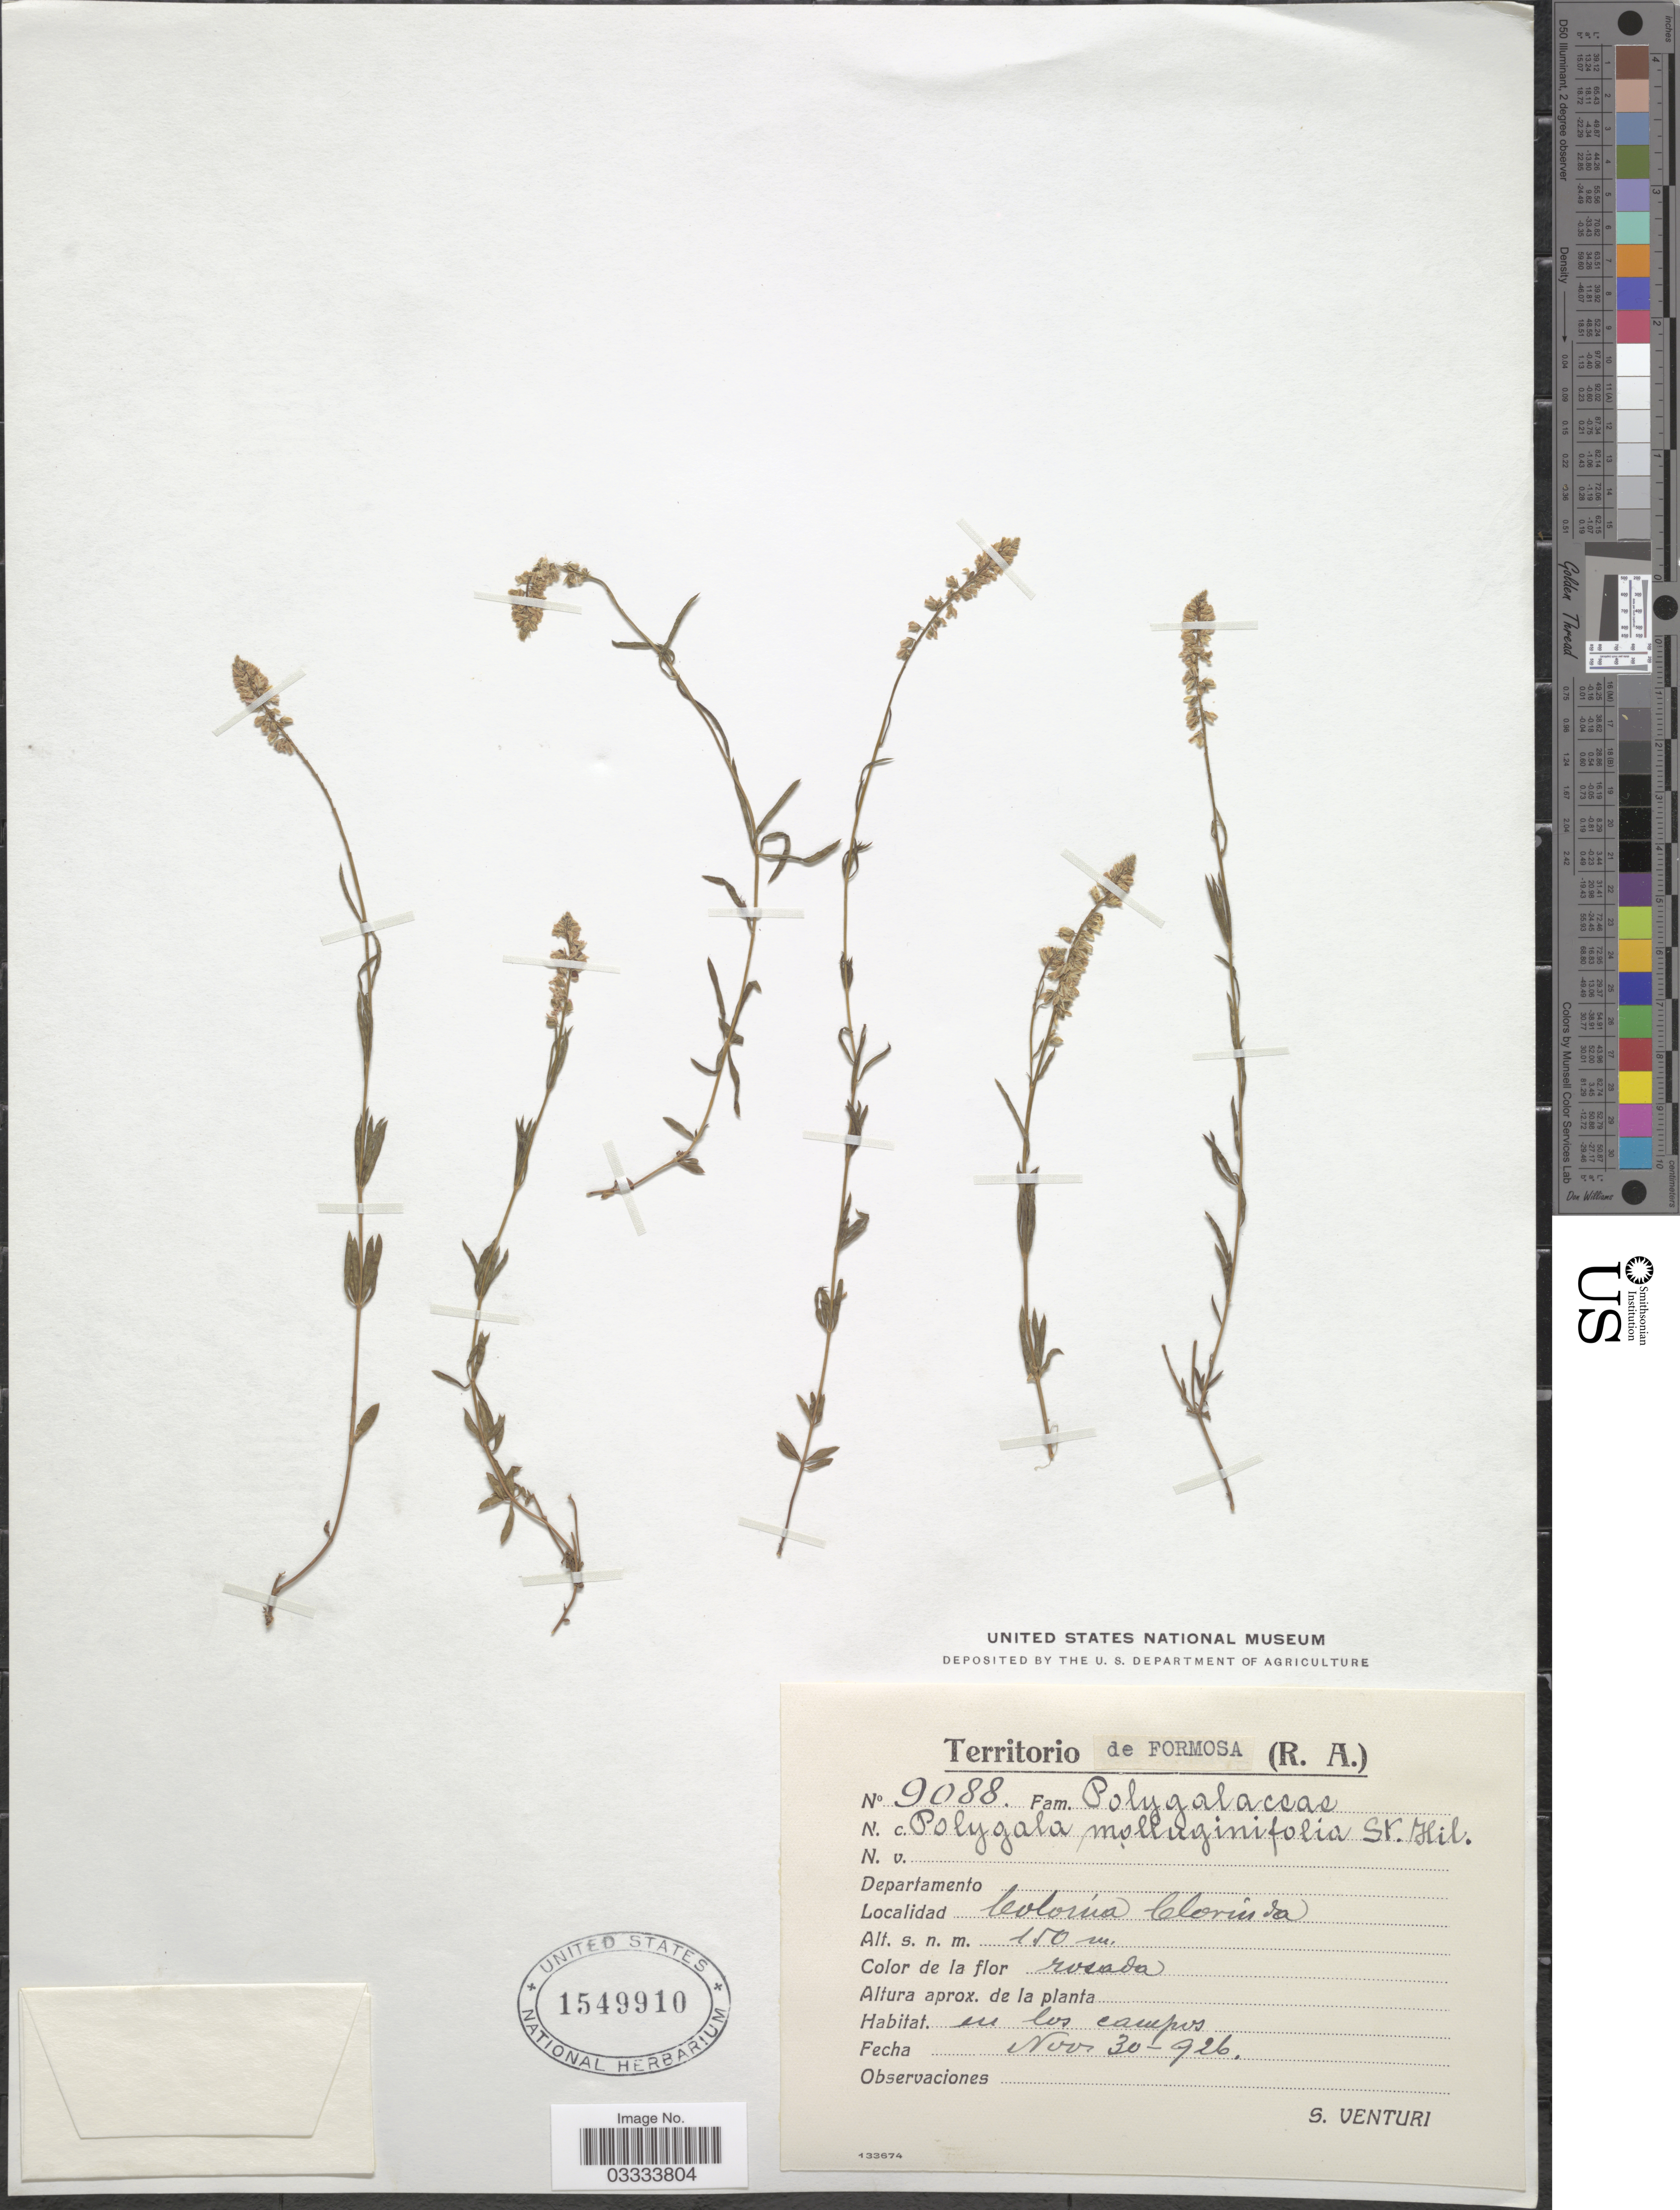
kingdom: Plantae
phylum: Tracheophyta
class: Magnoliopsida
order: Fabales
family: Polygalaceae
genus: Polygala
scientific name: Polygala molluginifolia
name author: A. St.-Hil. & Moq.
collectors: S. Venturi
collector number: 9088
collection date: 1926-11-30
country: Argentina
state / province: Formosa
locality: Colonia Clorinda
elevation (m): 150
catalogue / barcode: US 1549910